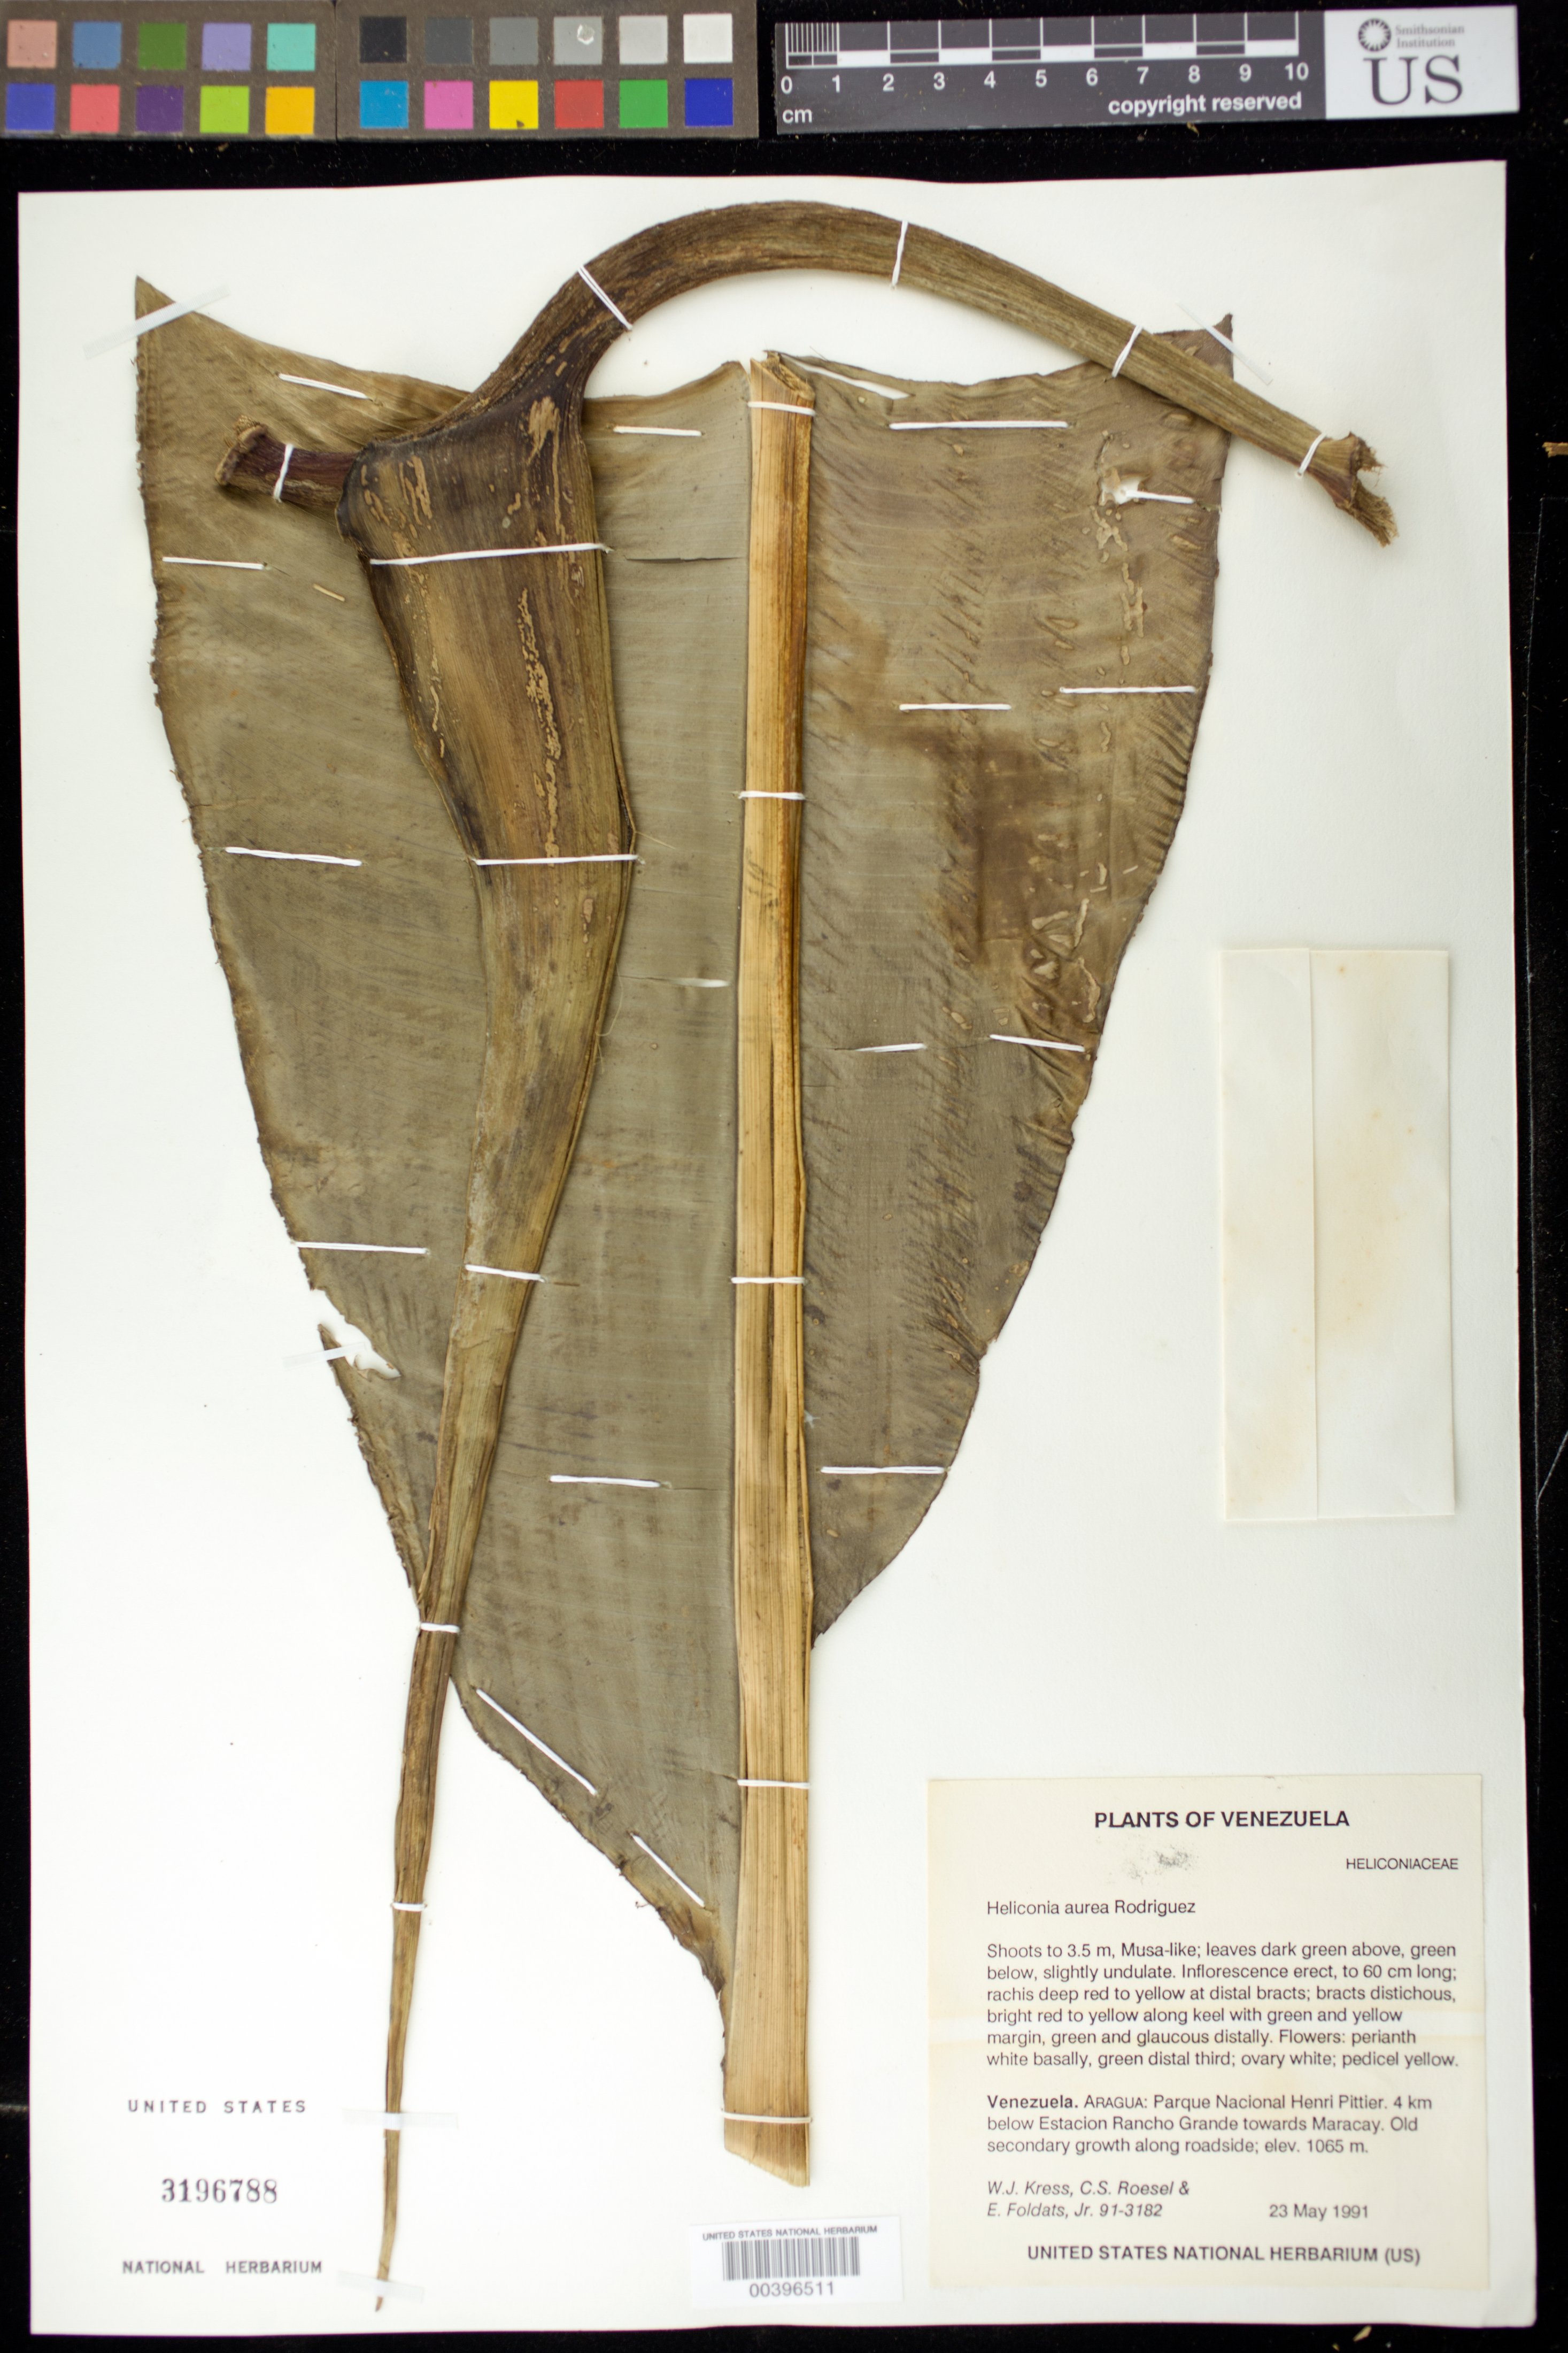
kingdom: Plantae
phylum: Tracheophyta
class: Liliopsida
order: Zingiberales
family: Heliconiaceae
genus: Heliconia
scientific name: Heliconia aurea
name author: G. Rodr.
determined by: Kress, W. J., (US), Smithsonian Institution - National Museum of Natural History (UNITED STATES)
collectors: W. J. Kress, C. S. Roesel & E. Foldats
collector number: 91-3182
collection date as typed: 23 May 1991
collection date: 1991-05-23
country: Venezuela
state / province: Aragua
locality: Parque nacional henri pittier; 4 km below estacion biologia rancho grande towards maracay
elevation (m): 1065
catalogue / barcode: US 3196788